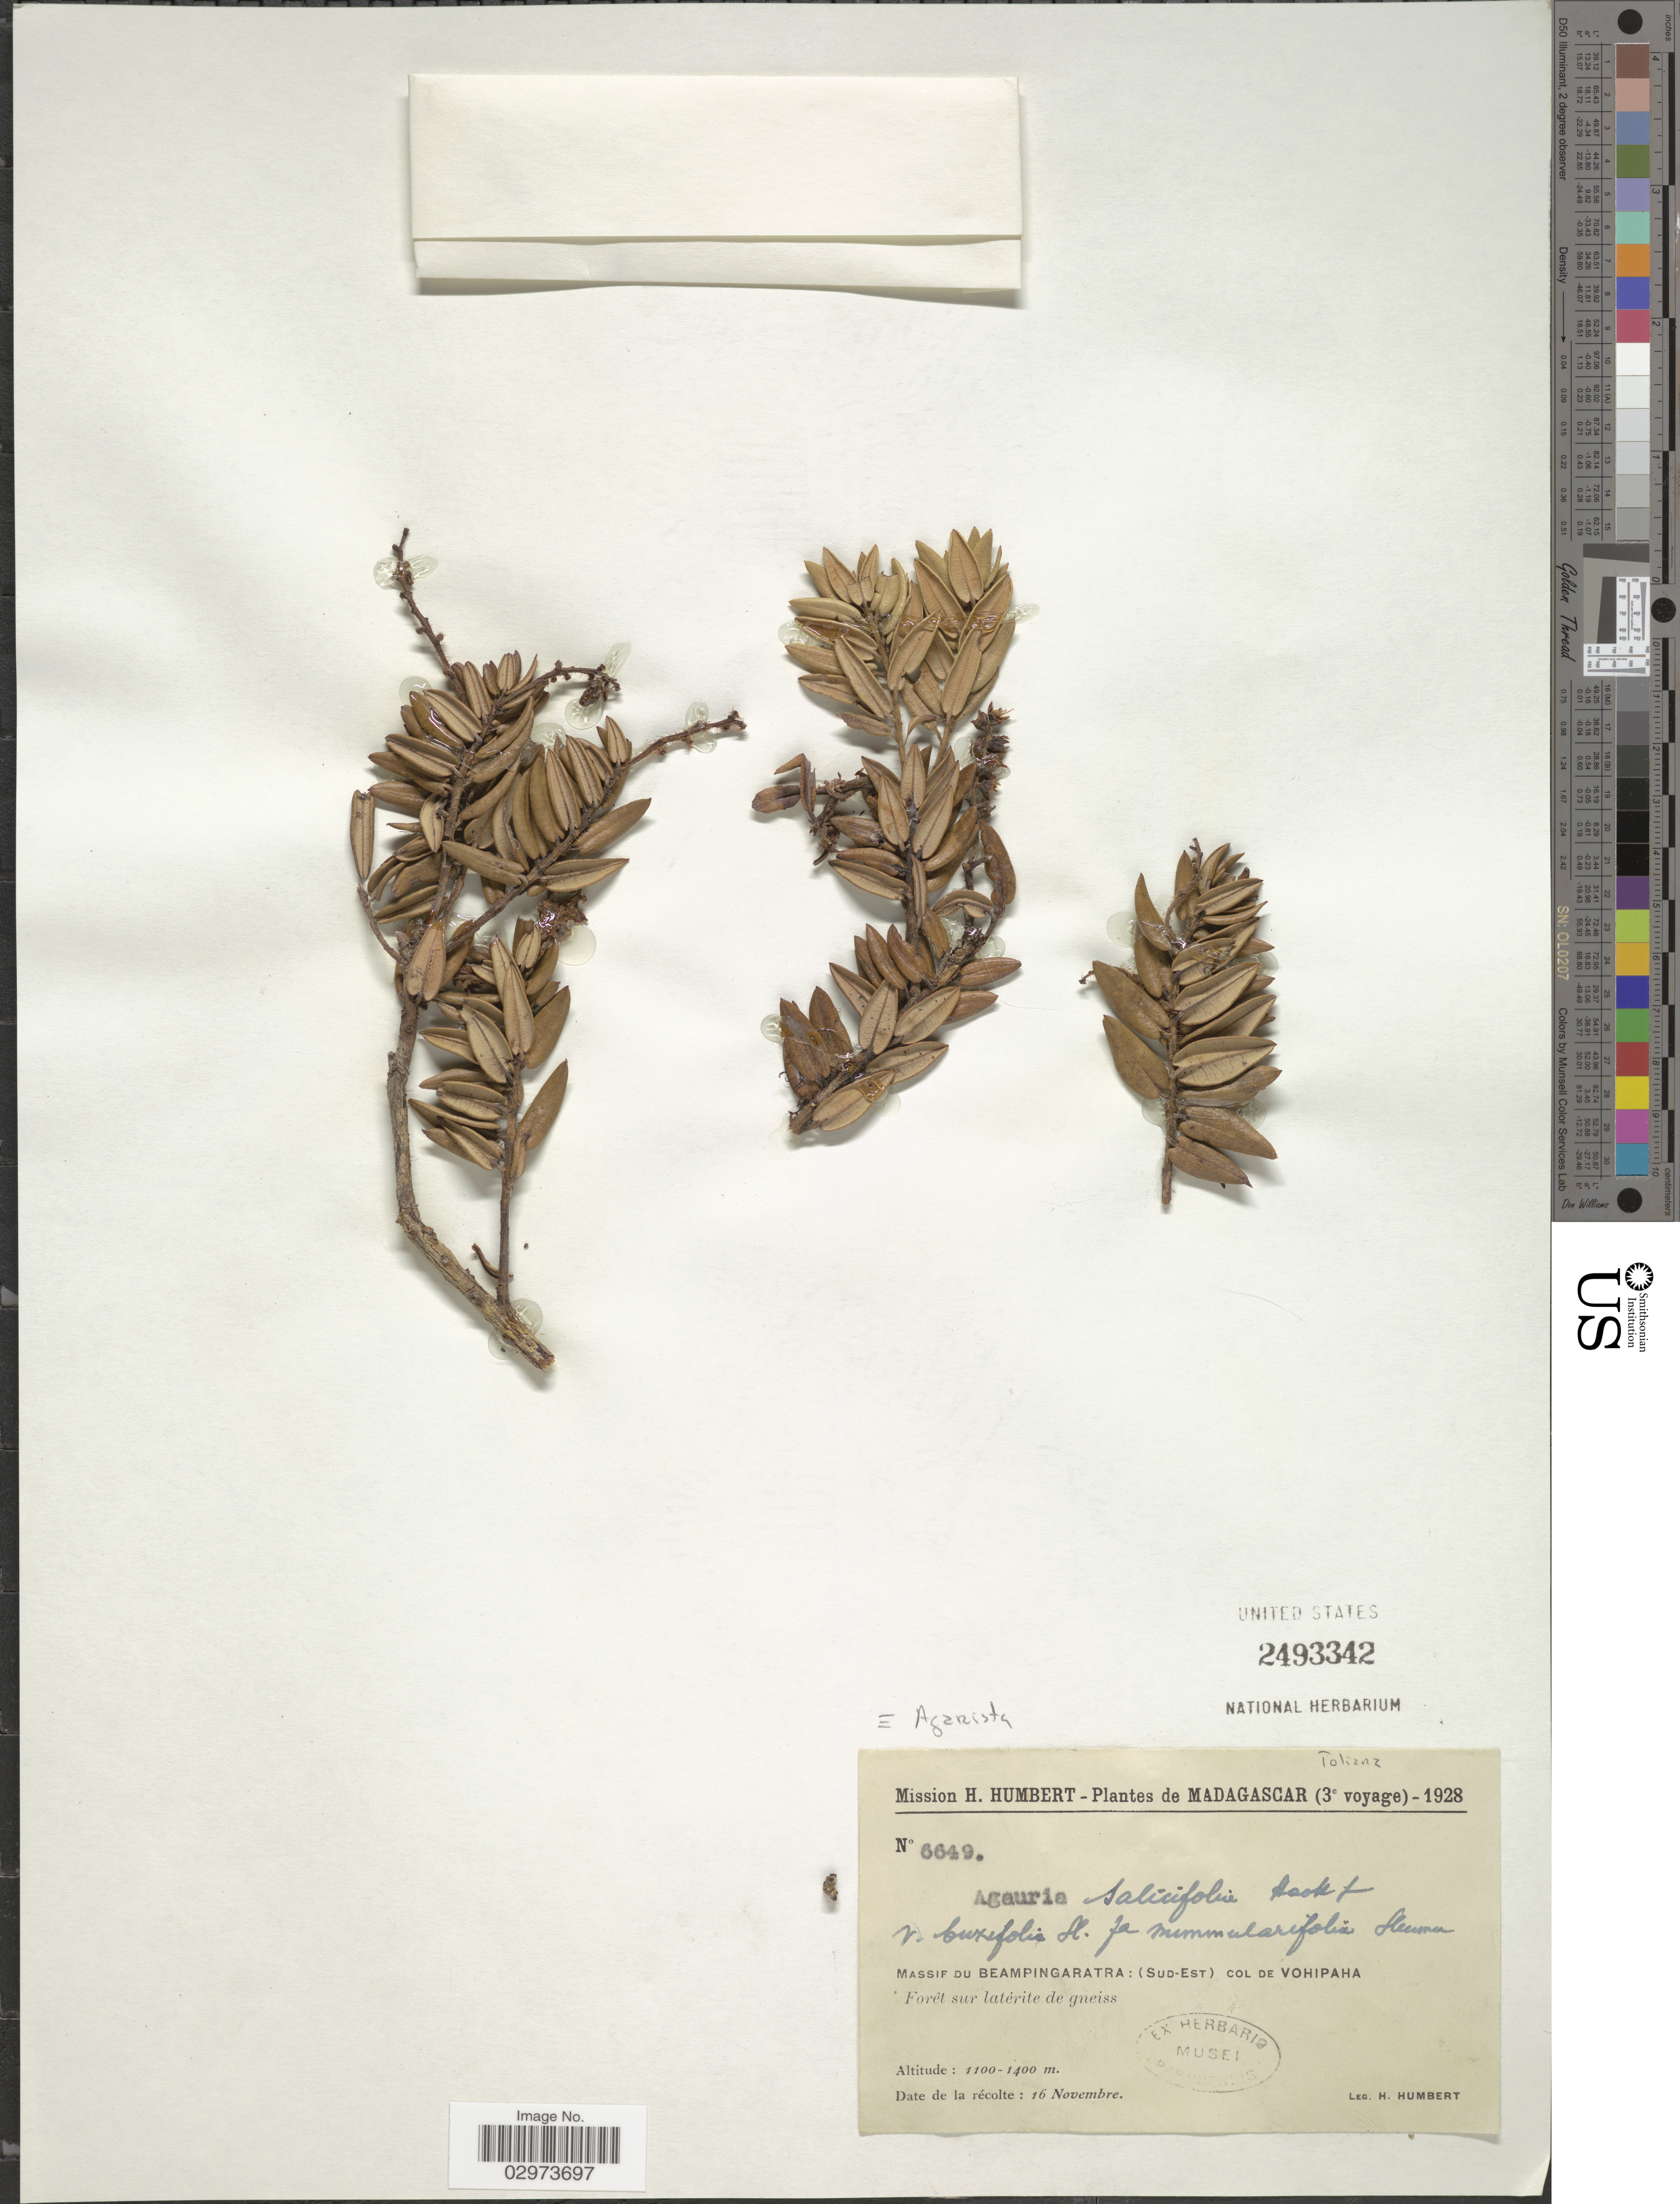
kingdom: Plantae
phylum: Tracheophyta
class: Magnoliopsida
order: Ericales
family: Ericaceae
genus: Agarista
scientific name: Agarista sp.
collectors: H. Humbert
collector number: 6649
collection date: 1928-11-16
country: Madagascar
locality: Massif du Beampingaratra: (Sud-Est) col de Vohipaha.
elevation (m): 1100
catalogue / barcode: US 2493342